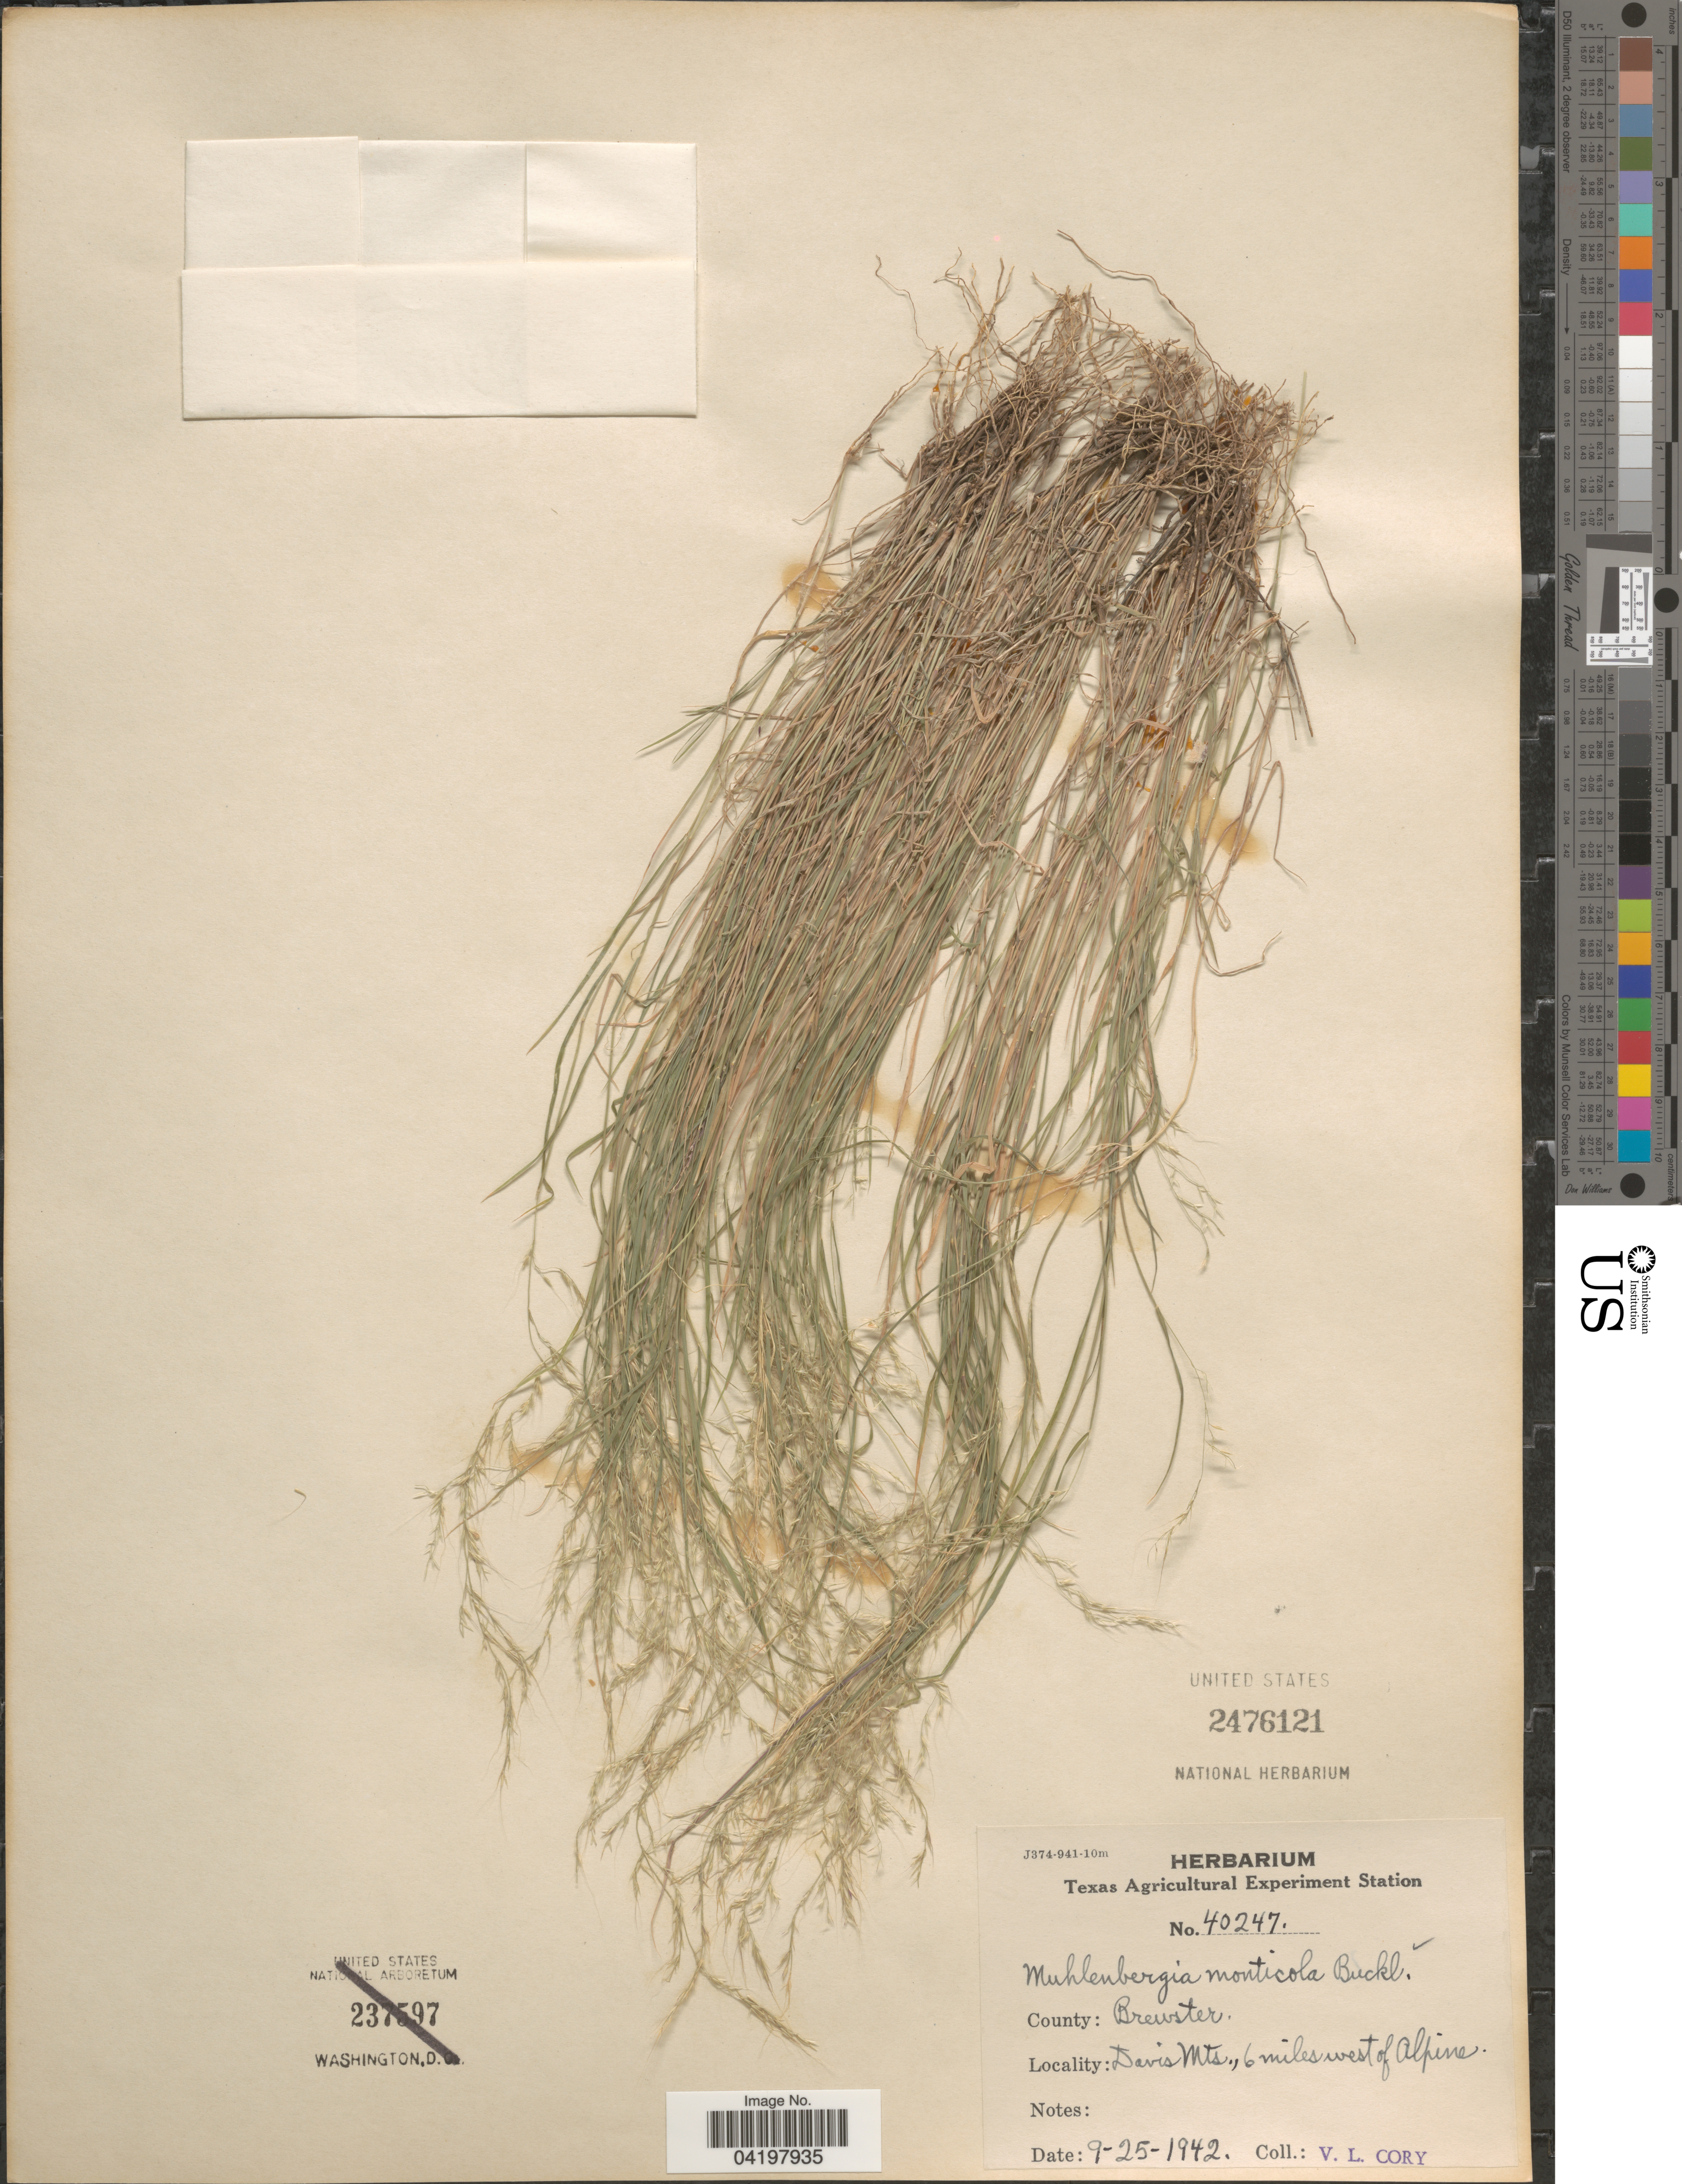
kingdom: Plantae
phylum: Tracheophyta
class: Liliopsida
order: Poales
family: Poaceae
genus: Muhlenbergia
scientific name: Muhlenbergia tenuifolia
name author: (Kunth) Kunth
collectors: V. Cory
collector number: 40247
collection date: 1942-09-25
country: United States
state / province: Texas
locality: County: Brewster. Davis Mts., 6 miles west of Alpine.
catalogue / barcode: US 2476121